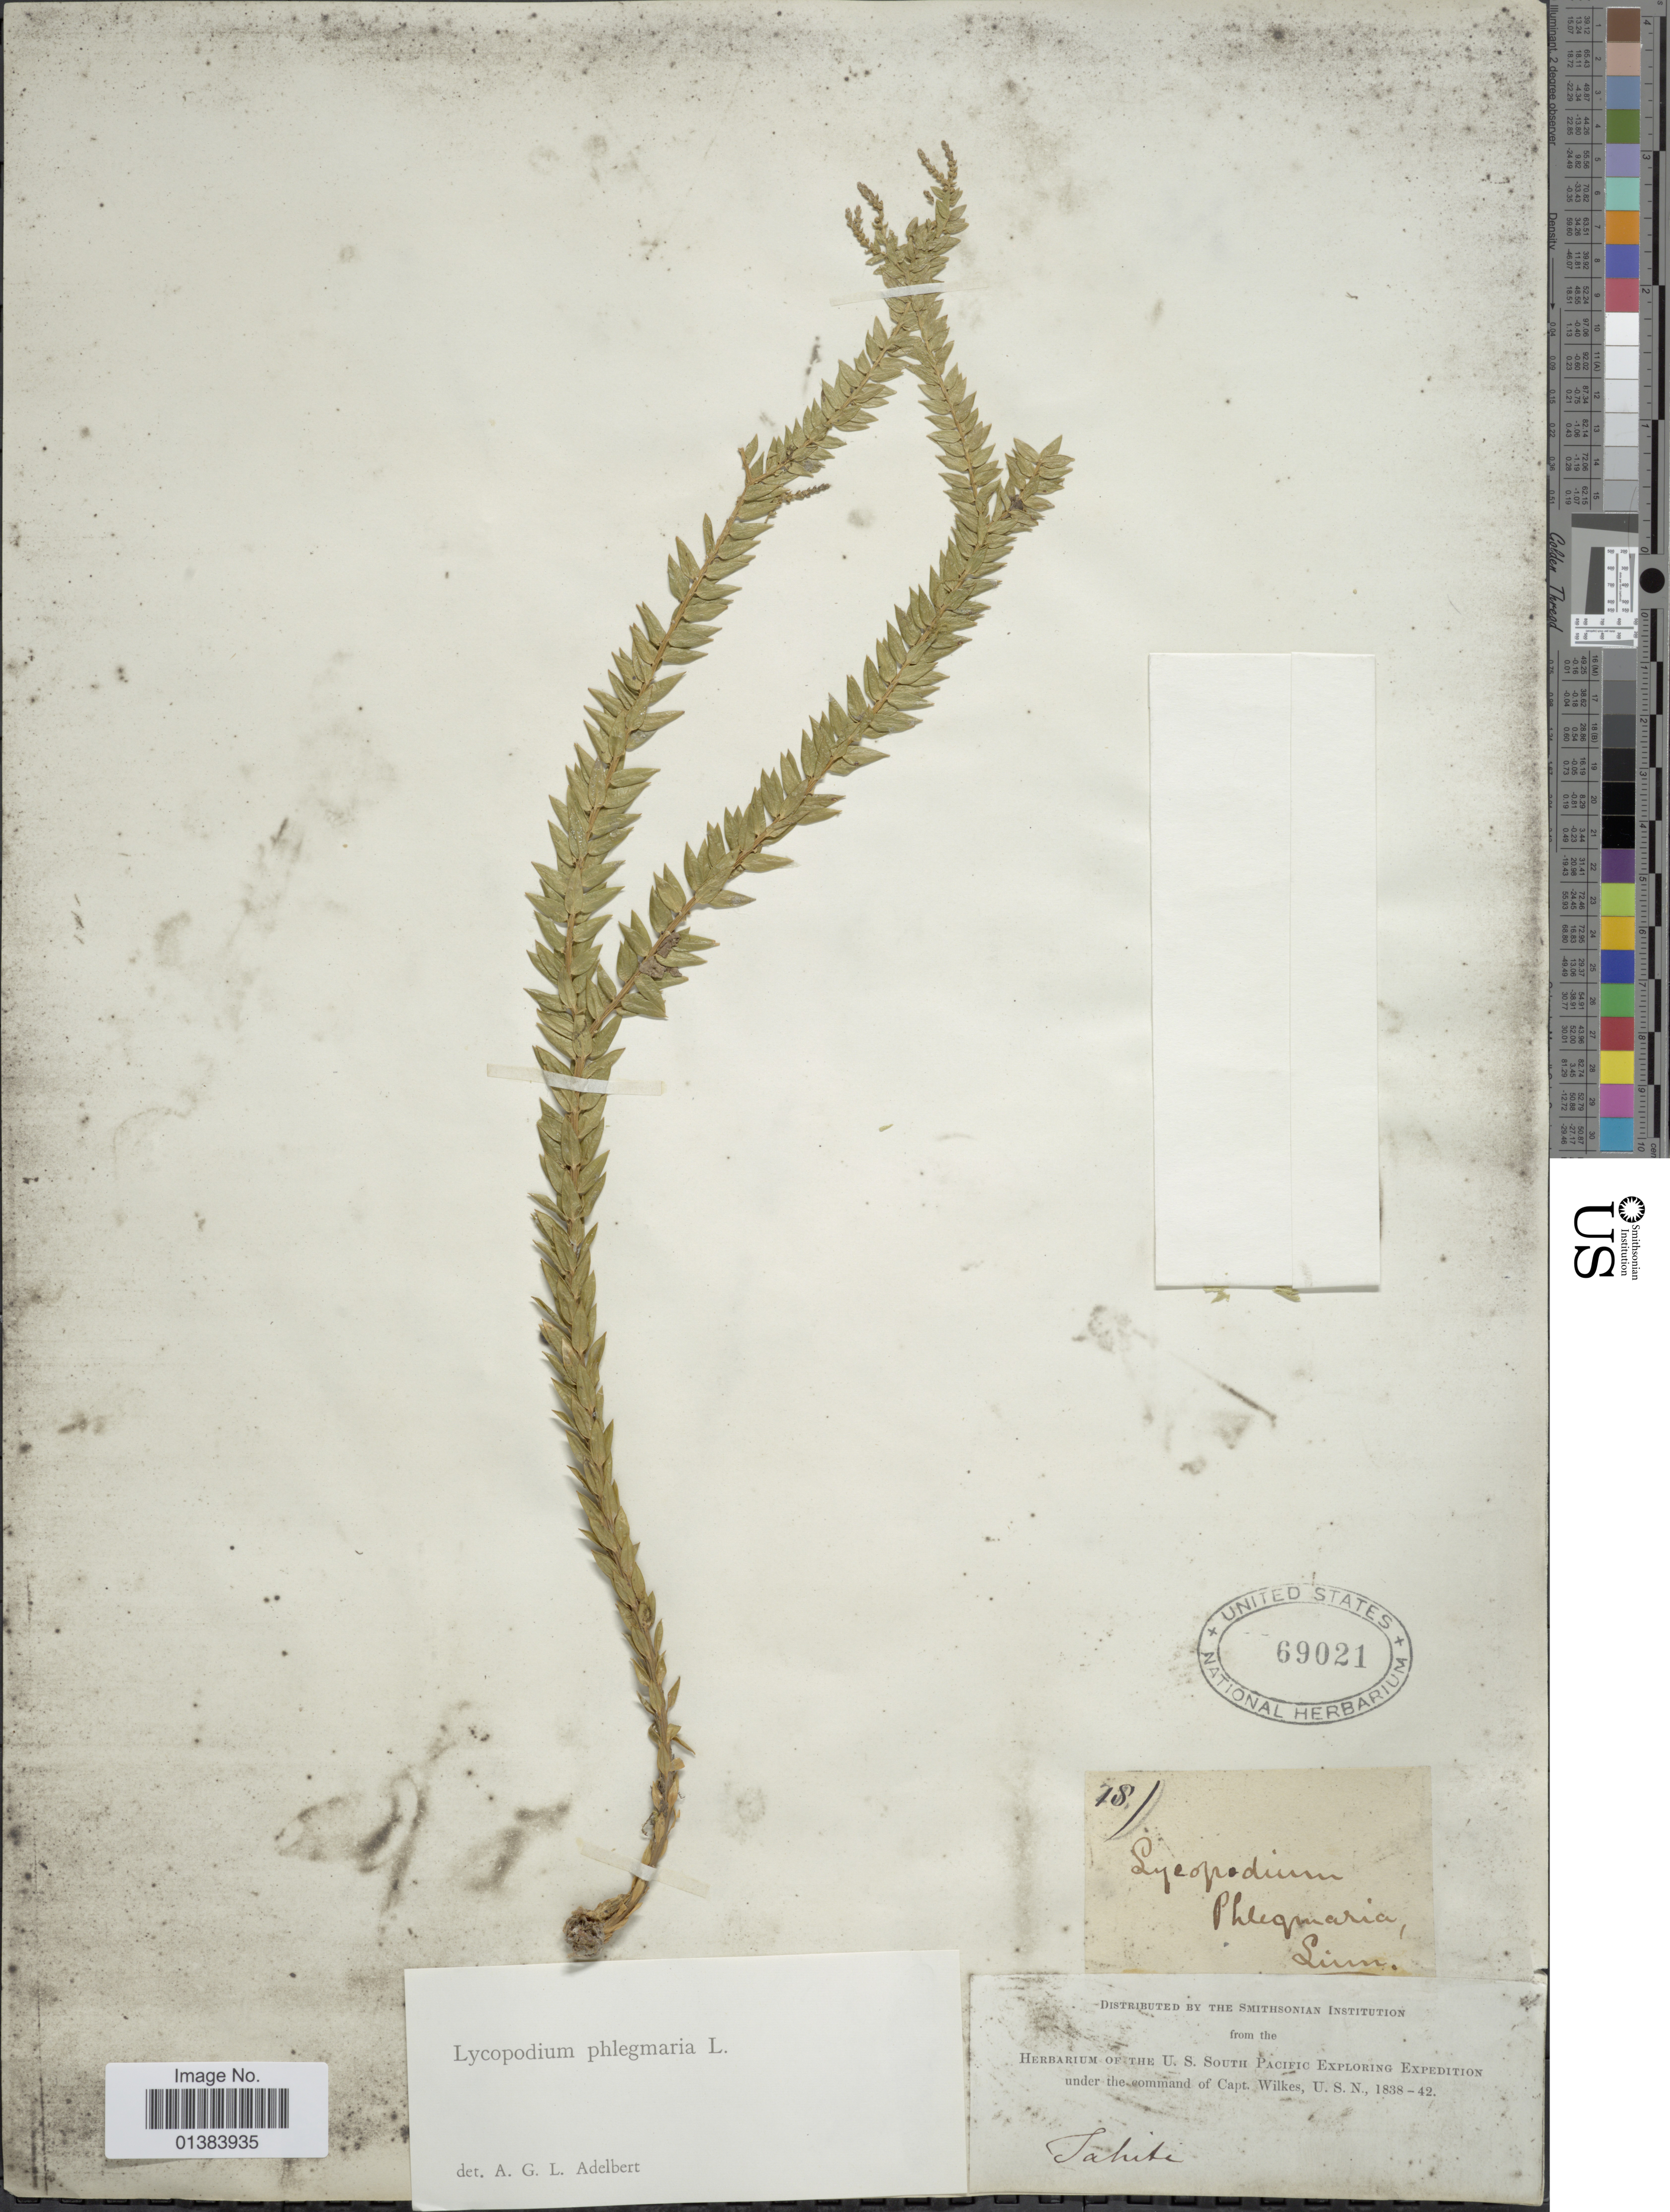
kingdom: Plantae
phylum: Tracheophyta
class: Lycopodiopsida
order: Lycopodiales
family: Lycopodiaceae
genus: Phlegmariurus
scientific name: Phlegmariurus australis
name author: (Willd.) A. R. Field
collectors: Wilkes Explor. Exped.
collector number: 18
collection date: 1838/1842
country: French Polynesia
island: Tahiti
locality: Tahiti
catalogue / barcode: US 69021